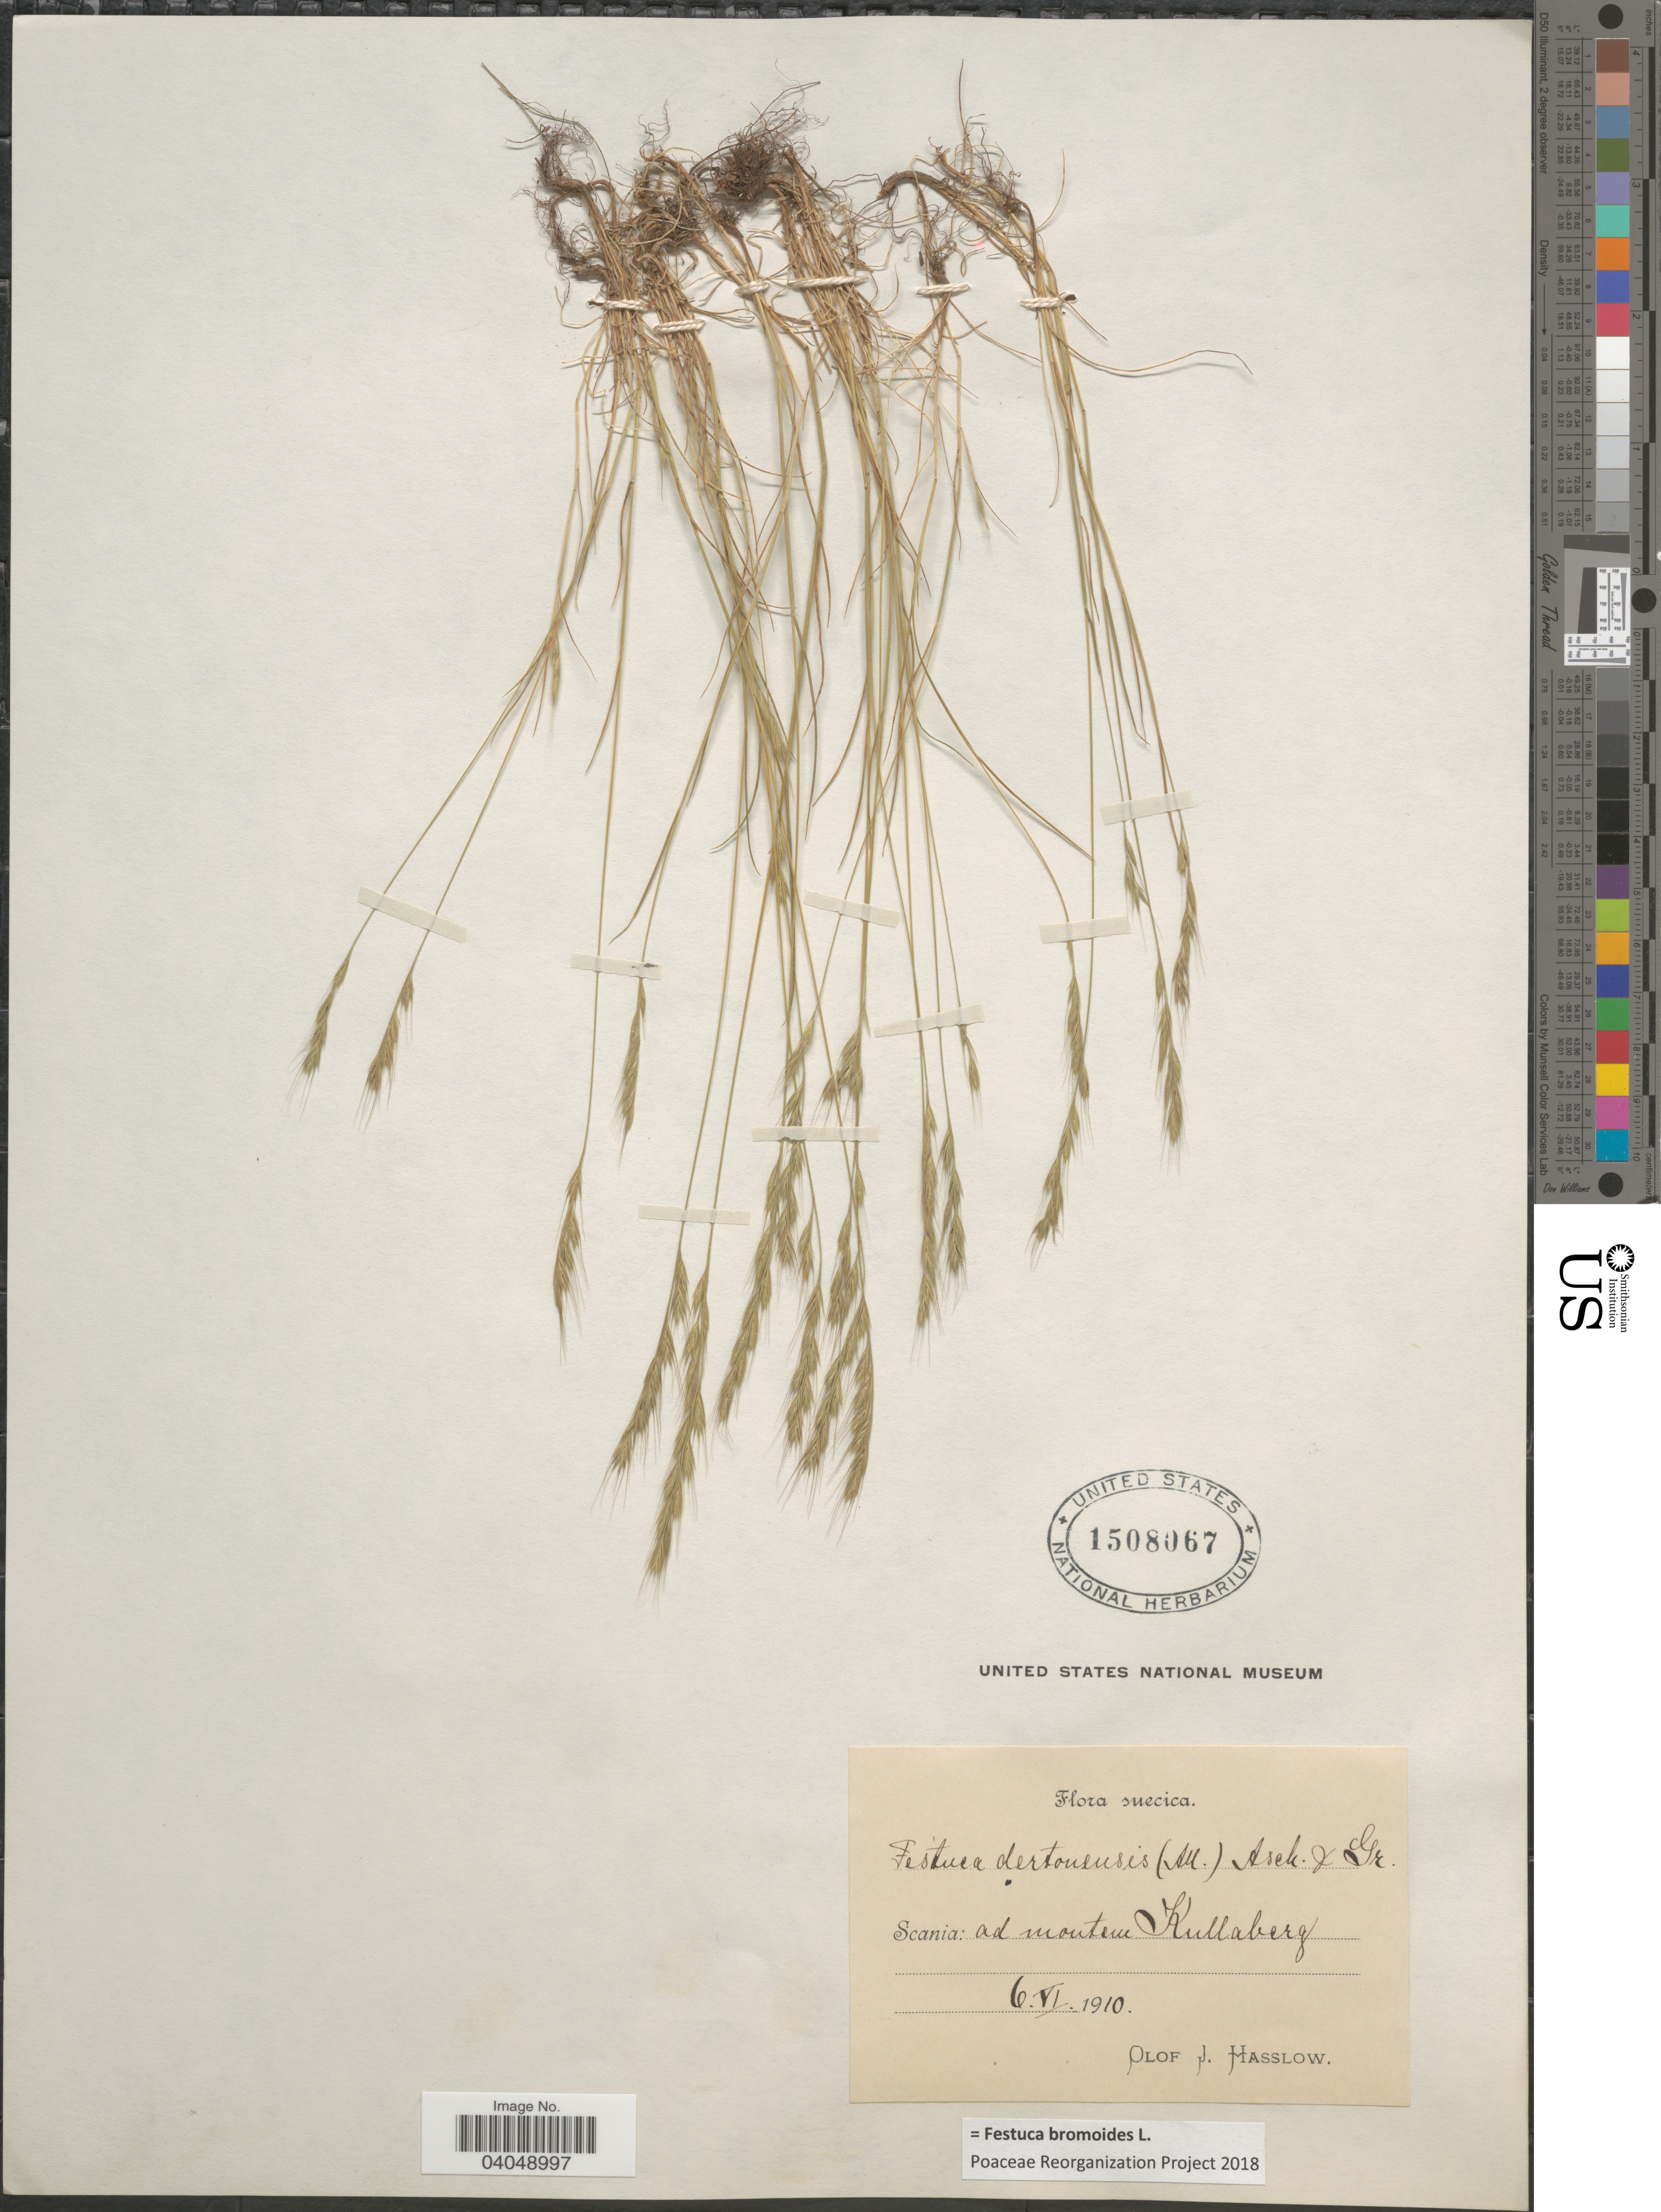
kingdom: Plantae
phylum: Tracheophyta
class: Liliopsida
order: Poales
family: Poaceae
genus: Festuca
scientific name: Festuca bromoides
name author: L.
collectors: O. Hasslow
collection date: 1910-06-06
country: Sweden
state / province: Skåne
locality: Suecica. Scania: ad montem Kullaberg.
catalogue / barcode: US 1508067